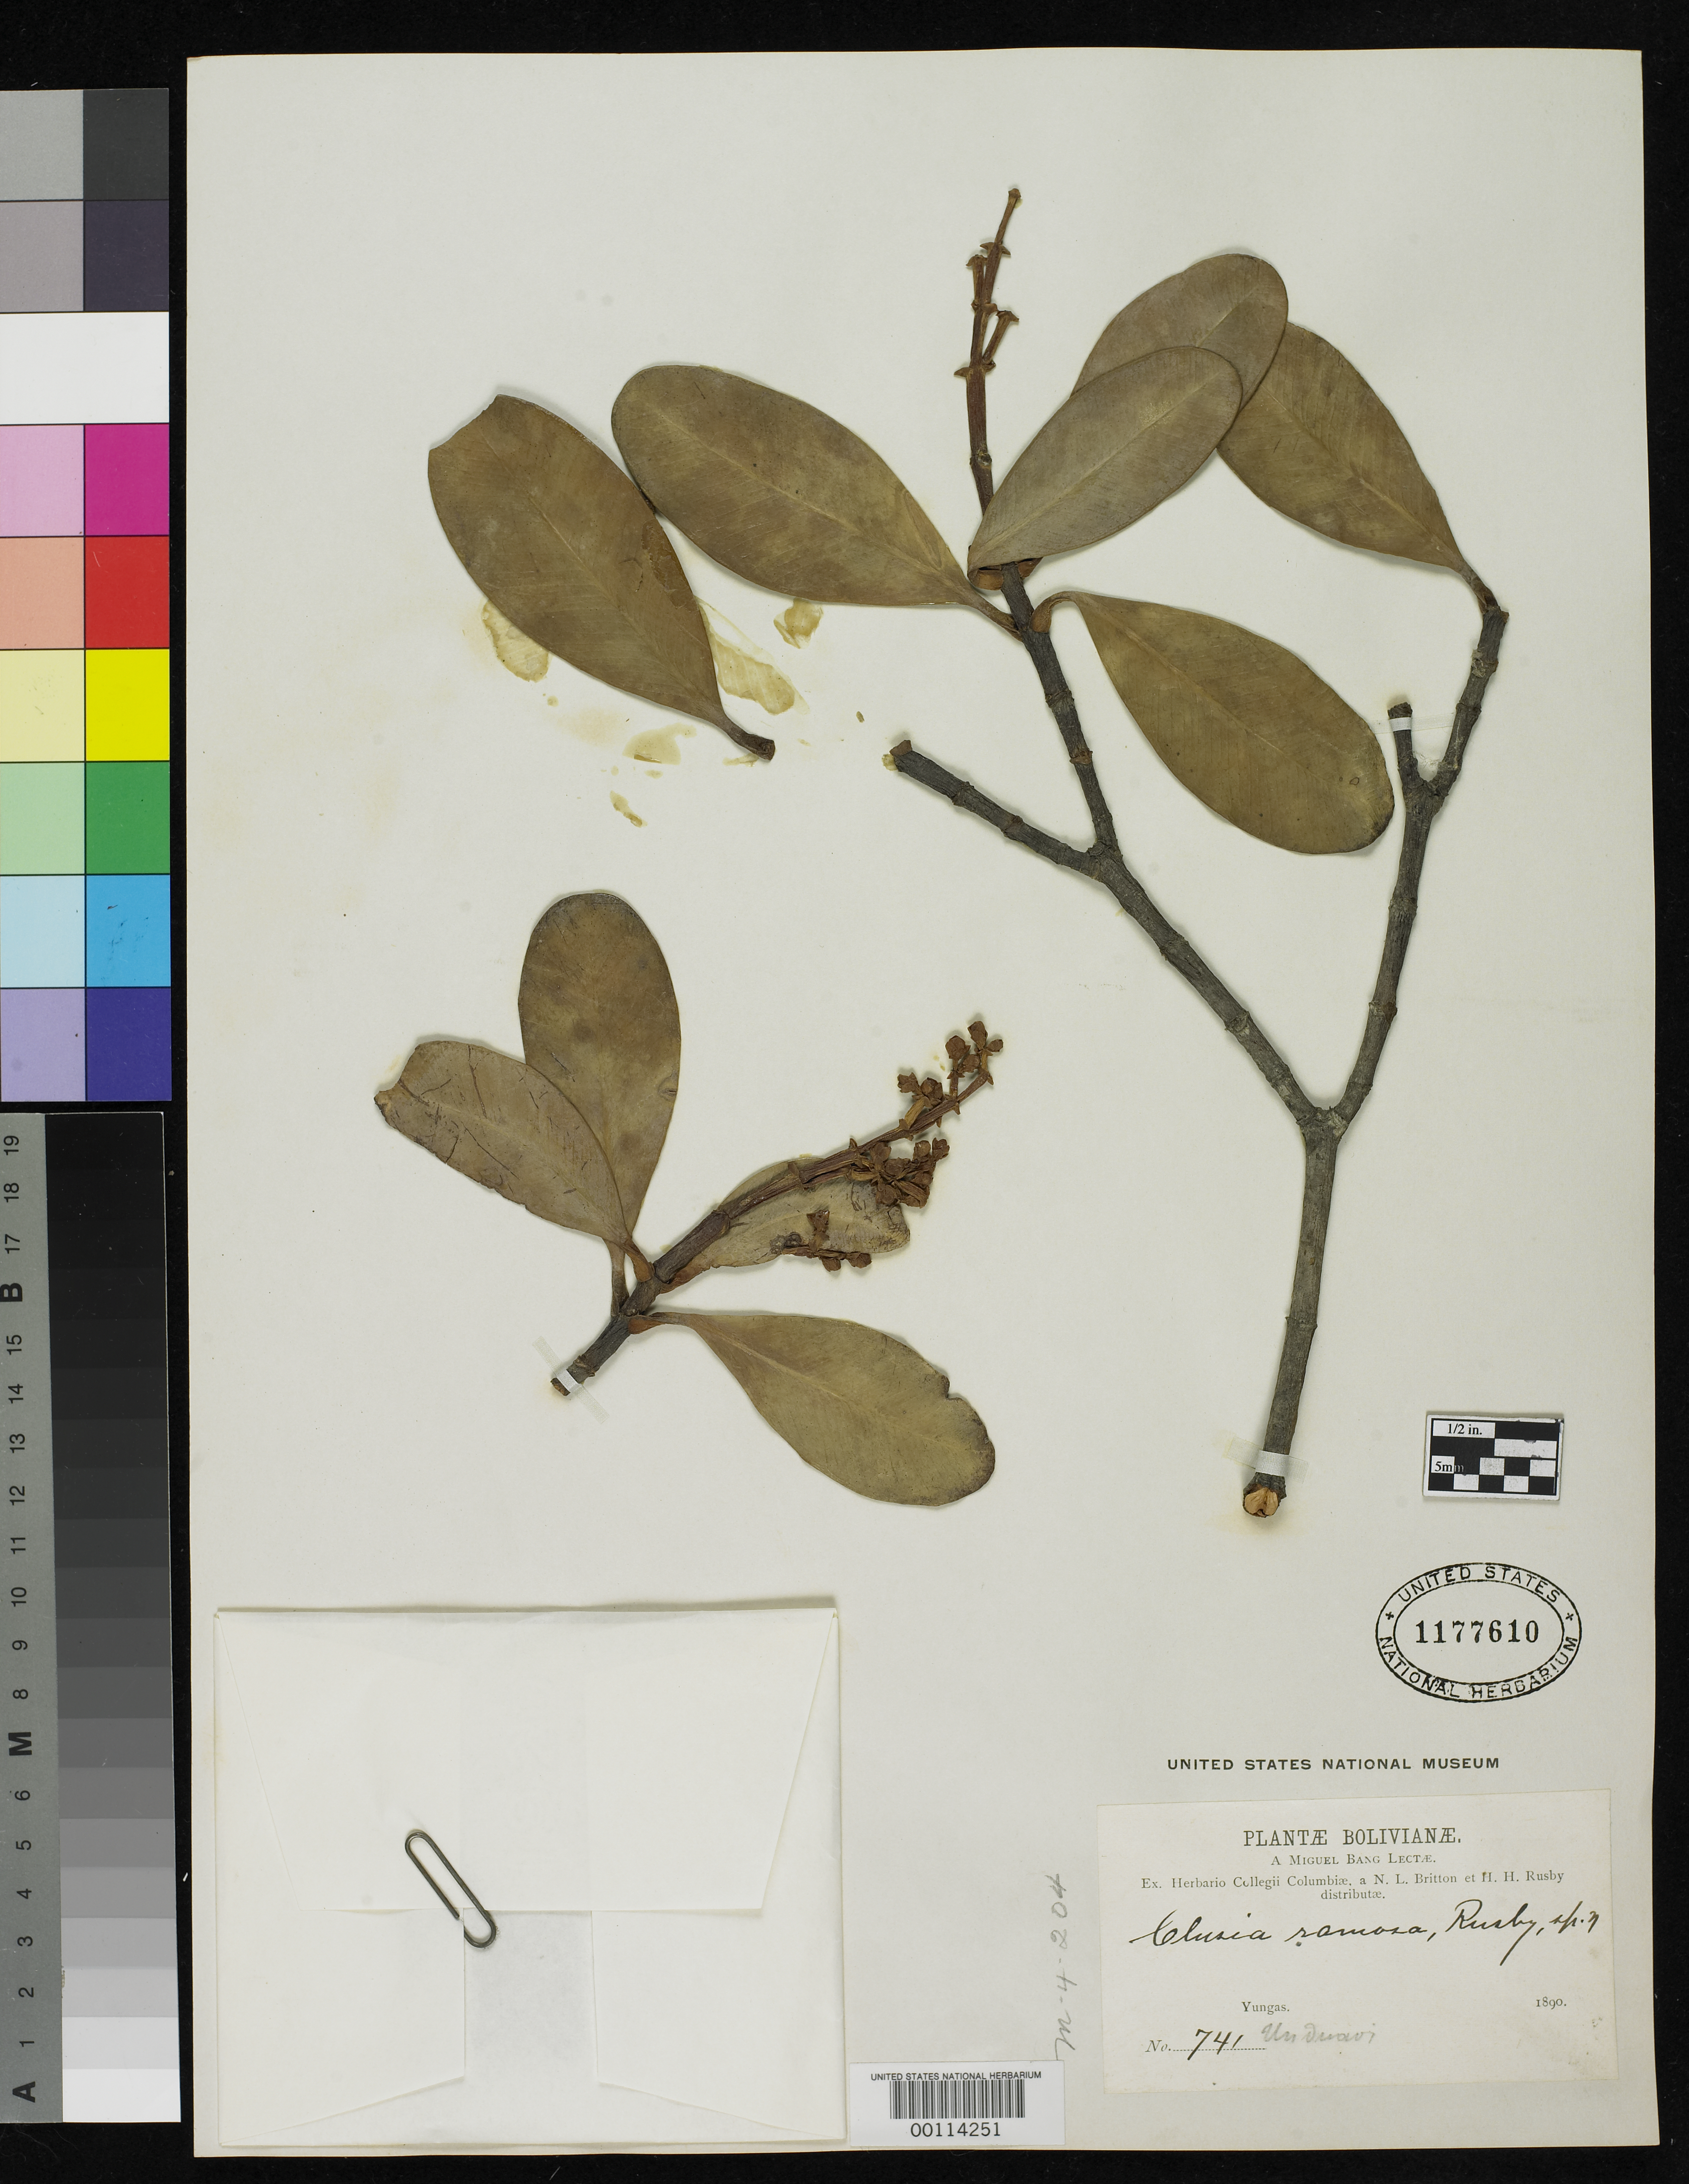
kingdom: Plantae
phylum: Tracheophyta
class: Magnoliopsida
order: Malpighiales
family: Clusiaceae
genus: Clusia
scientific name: Clusia ramosa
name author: Rusby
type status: Type Collection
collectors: M. Bang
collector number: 741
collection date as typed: Mar 1891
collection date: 1891-03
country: Bolivia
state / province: La Paz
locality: Unduavi, Yungas.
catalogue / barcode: US 1177610